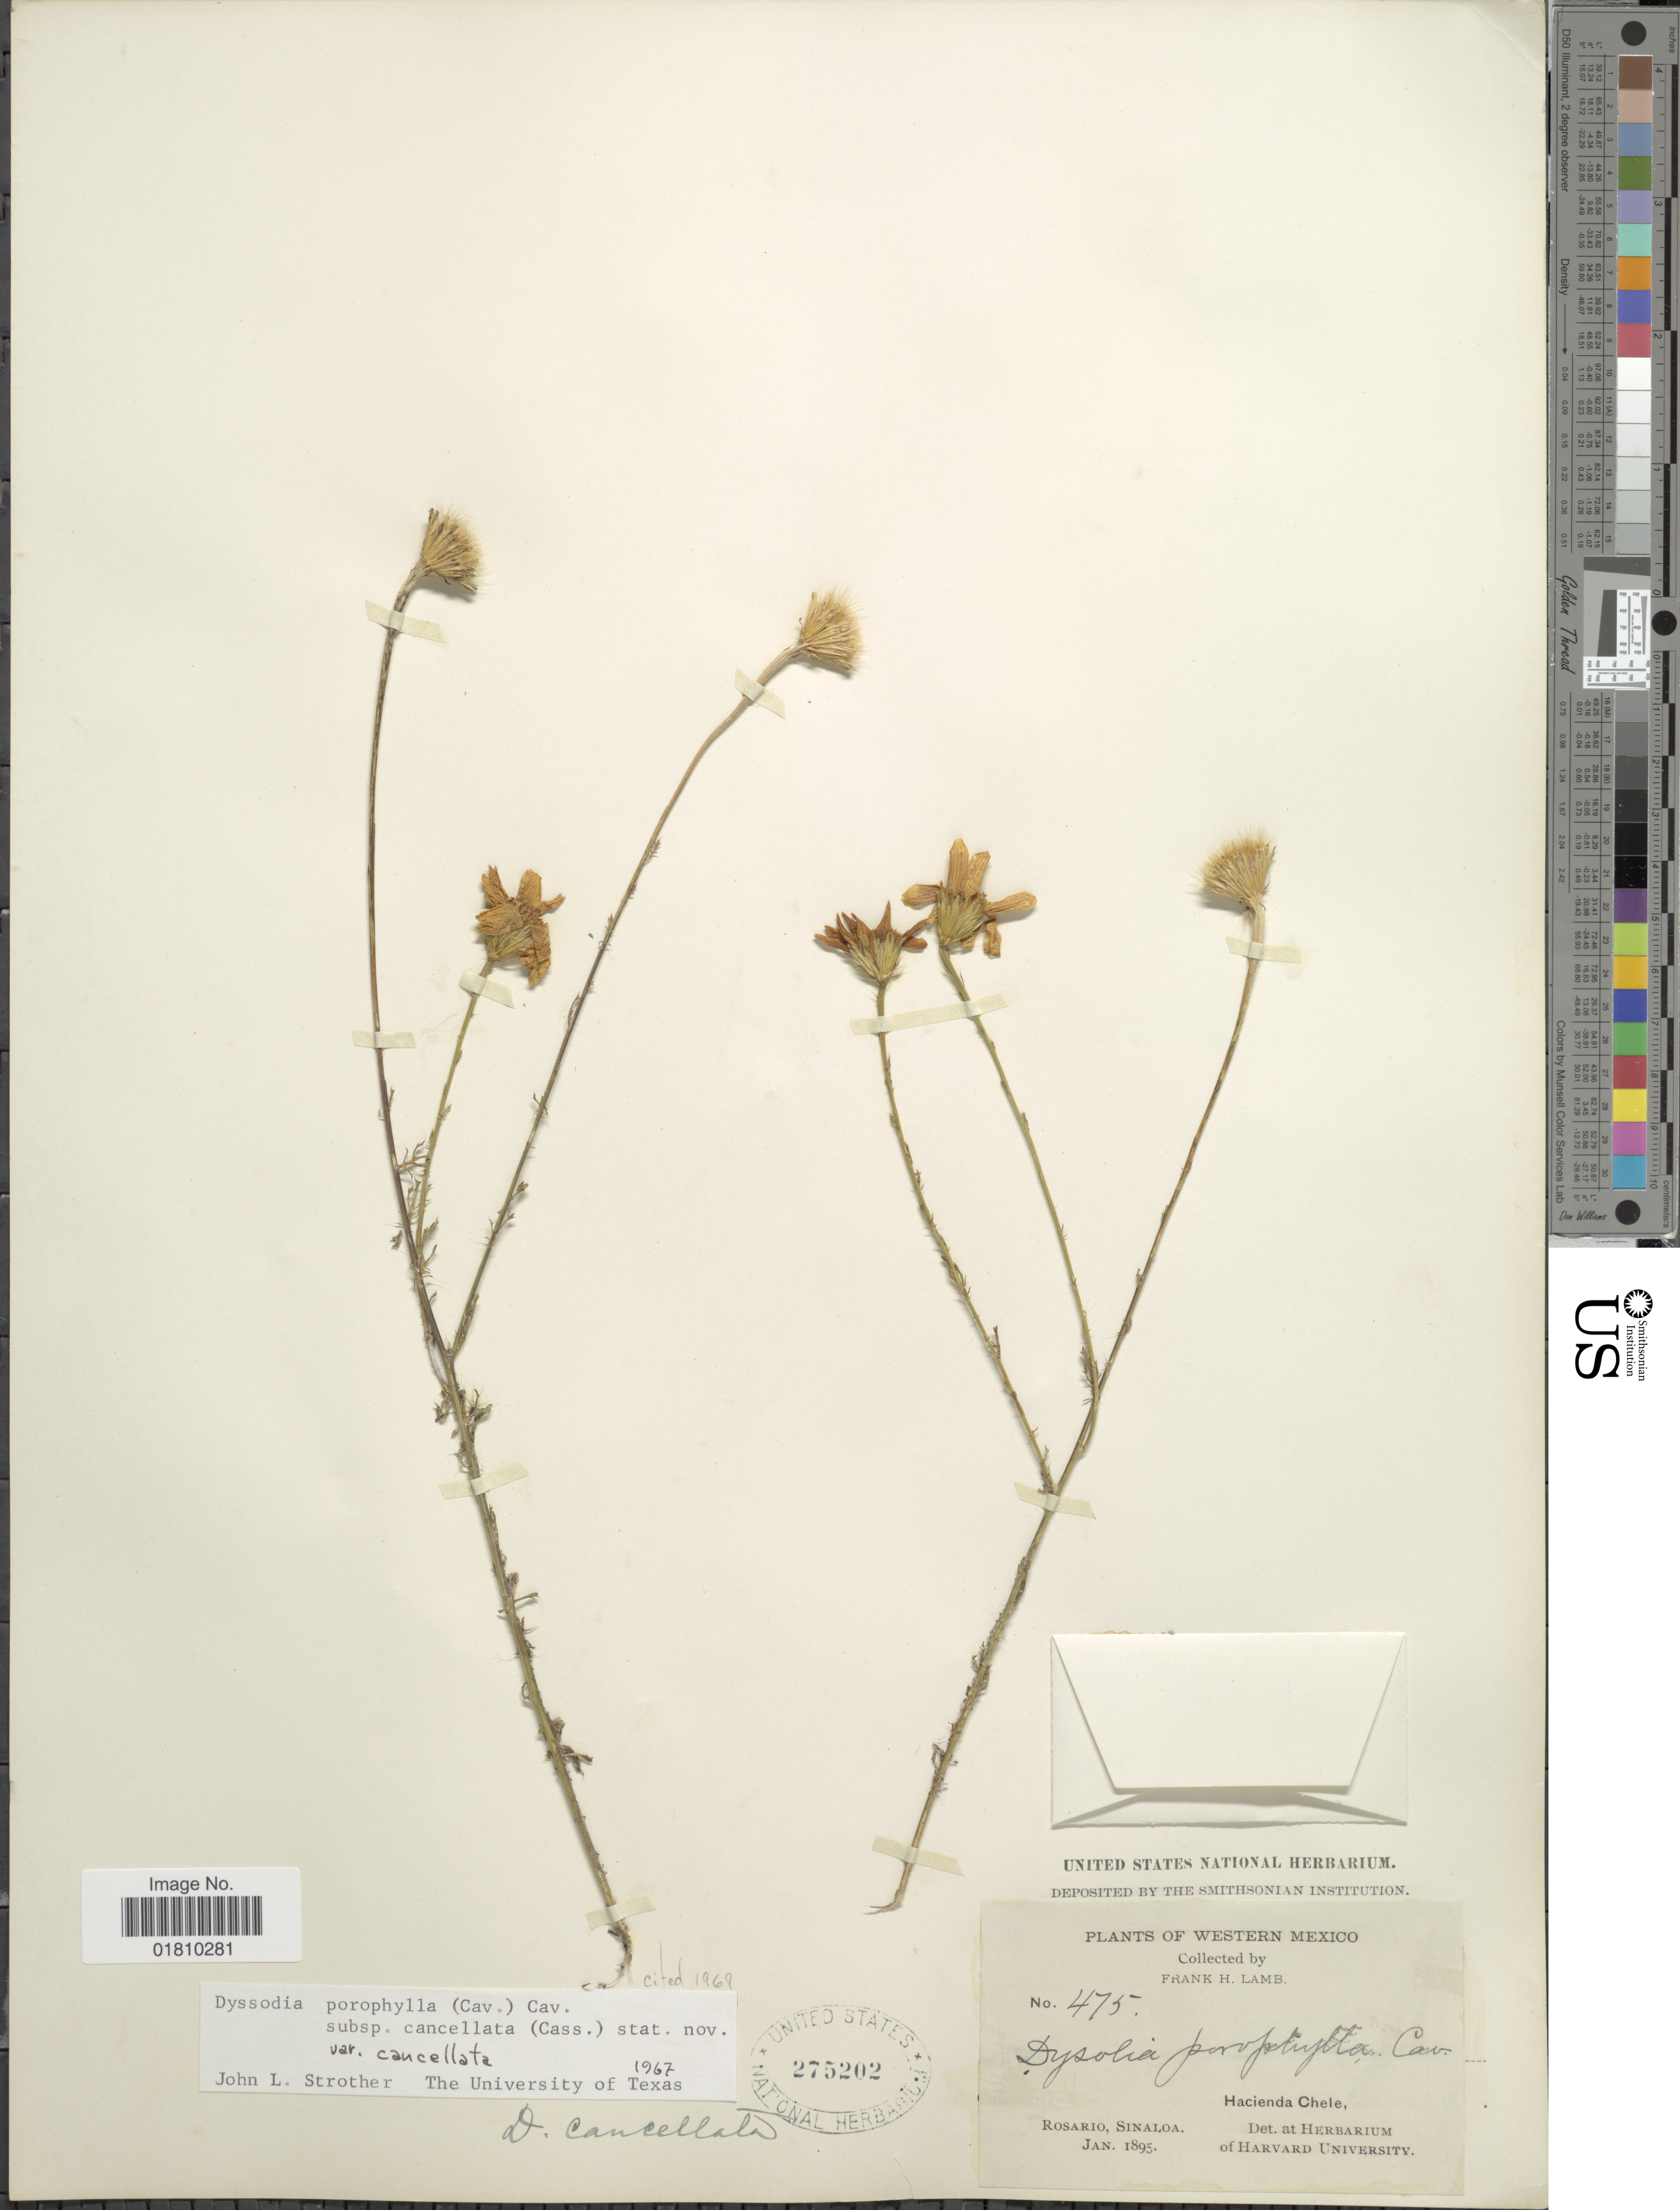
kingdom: Plantae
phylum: Tracheophyta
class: Magnoliopsida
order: Asterales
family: Asteraceae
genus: Adenophyllum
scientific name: Adenophyllum porophyllum var. cancellatum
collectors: F. H. Lamb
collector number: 475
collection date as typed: Jan 1895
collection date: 1895-01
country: Mexico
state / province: Sinaloa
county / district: Rosario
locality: Hacienda Chele.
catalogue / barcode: US 275202